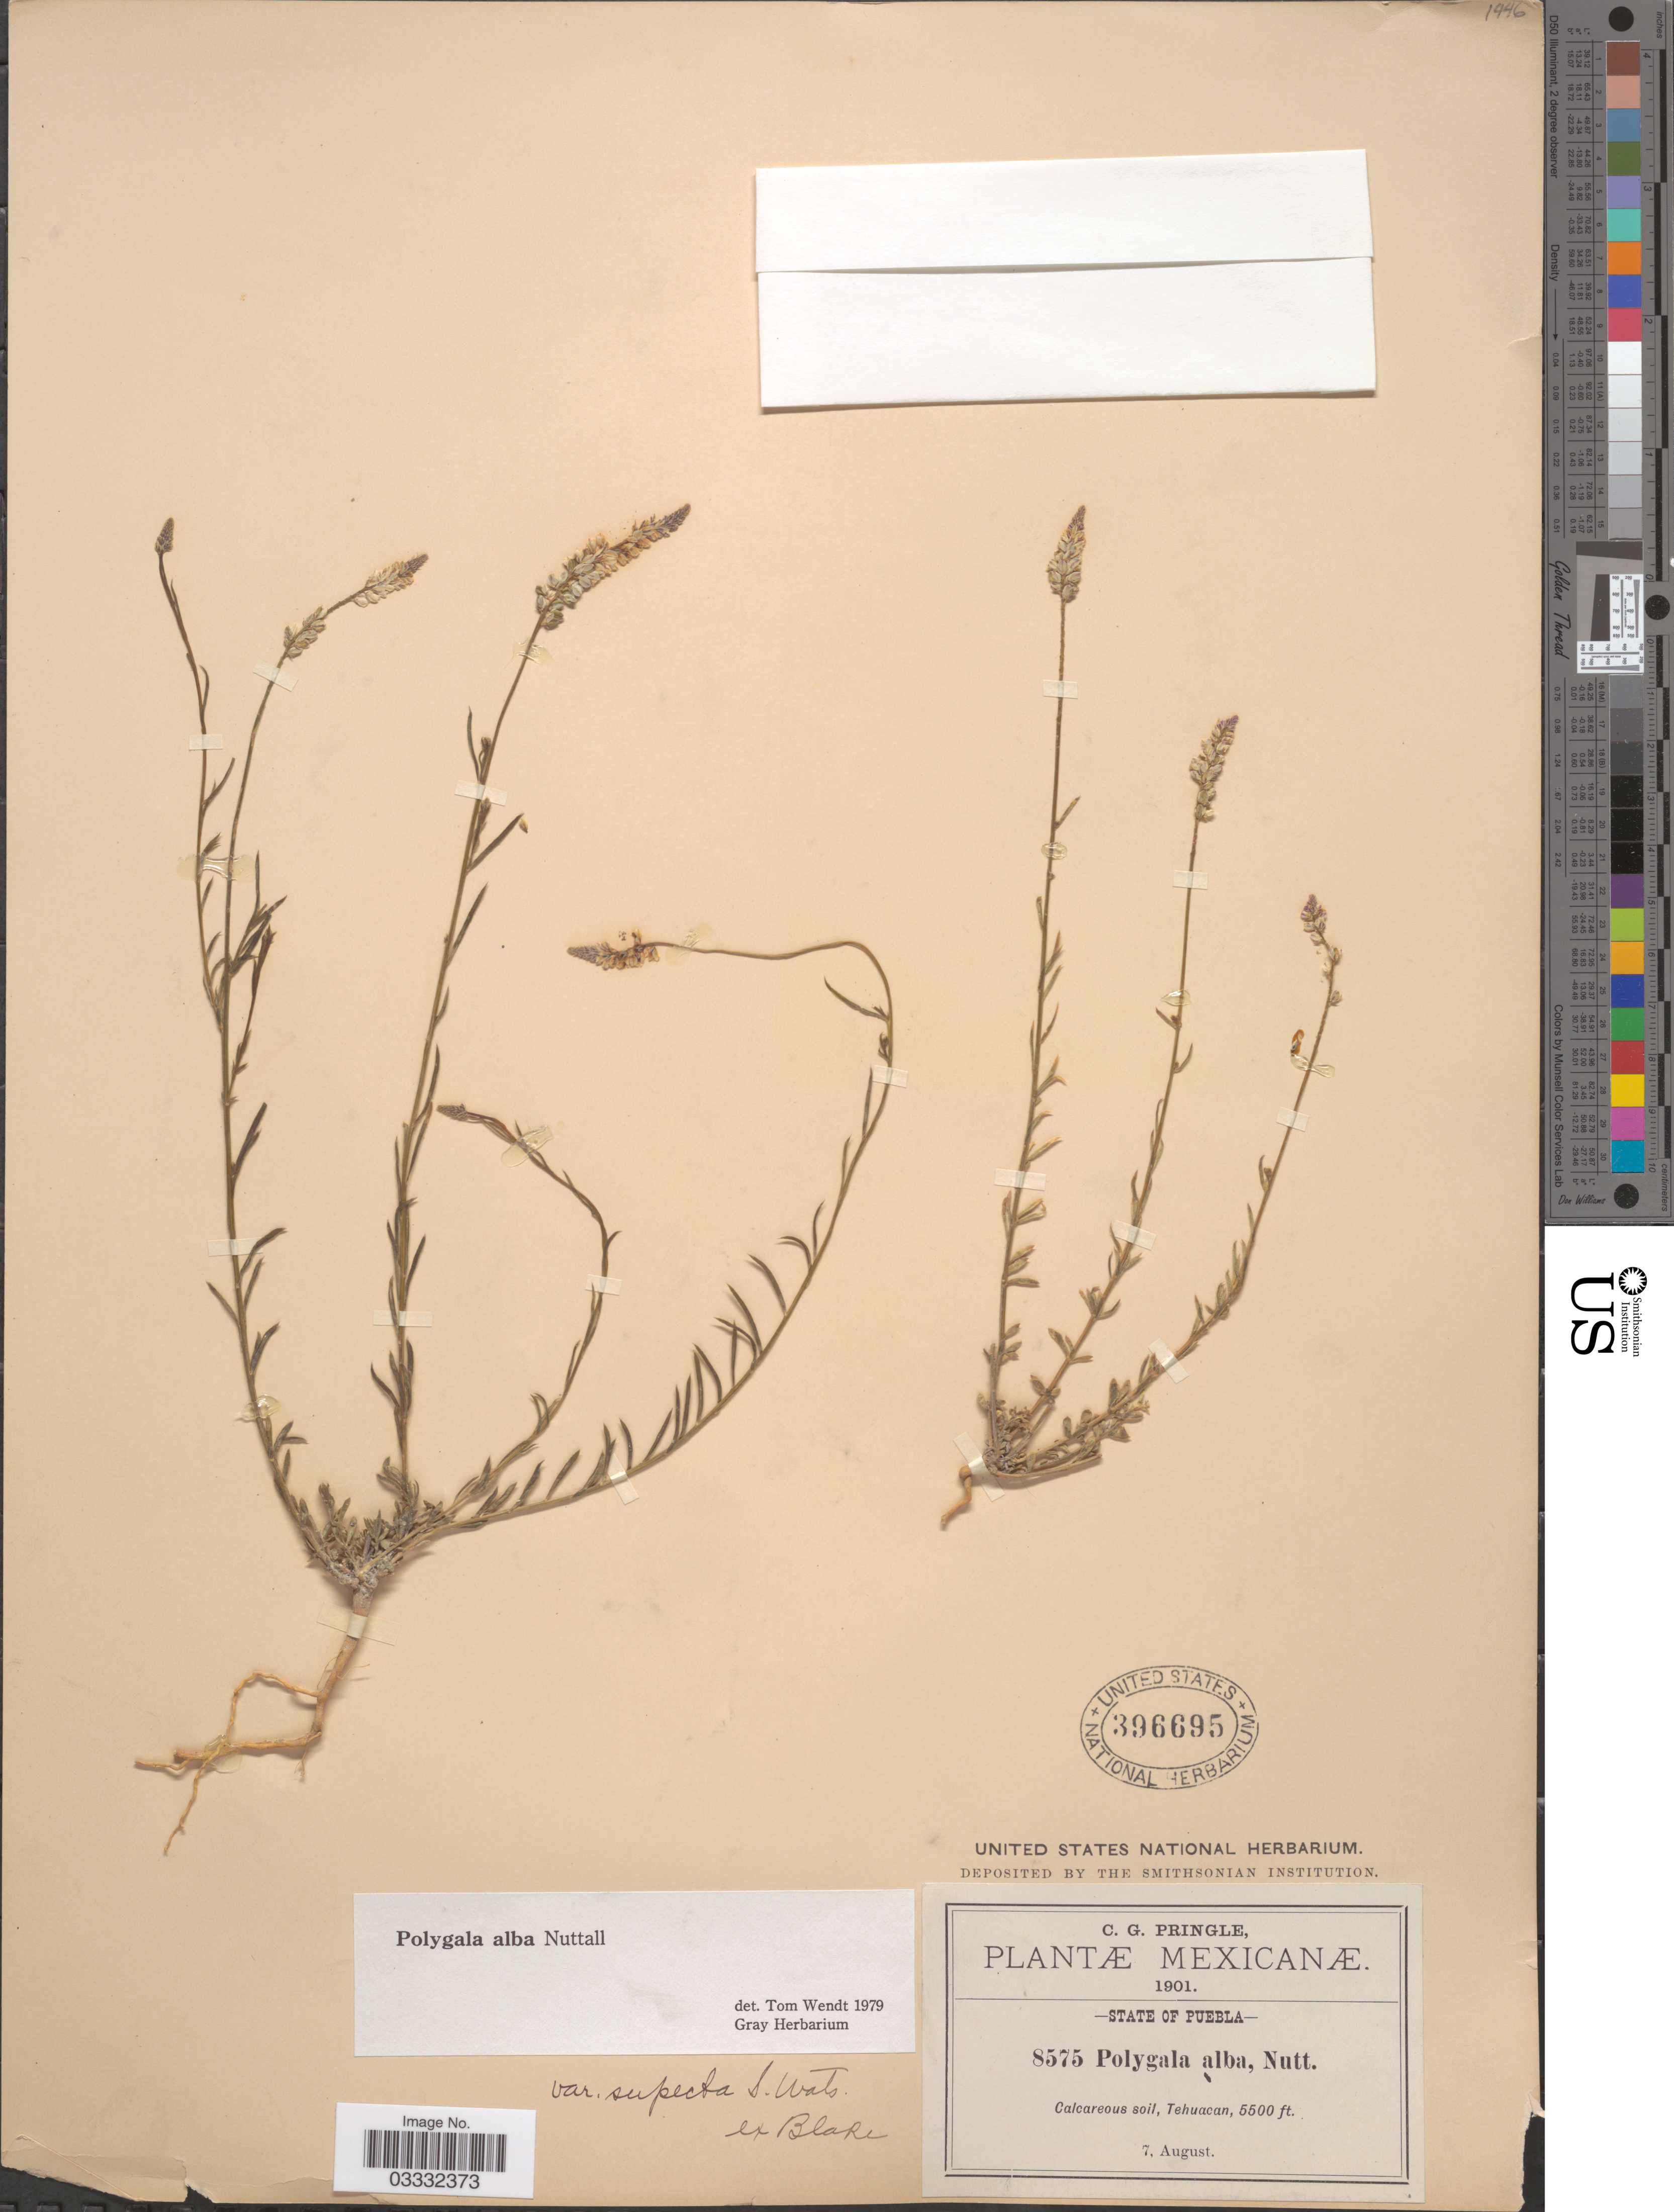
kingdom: Plantae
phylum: Tracheophyta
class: Magnoliopsida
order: Fabales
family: Polygalaceae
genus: Polygala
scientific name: Polygala alba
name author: Nutt.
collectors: C. G. Pringle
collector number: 8575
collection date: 1901-08-07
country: Mexico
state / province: Puebla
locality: Tehuacan.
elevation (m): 1676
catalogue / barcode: US 396695